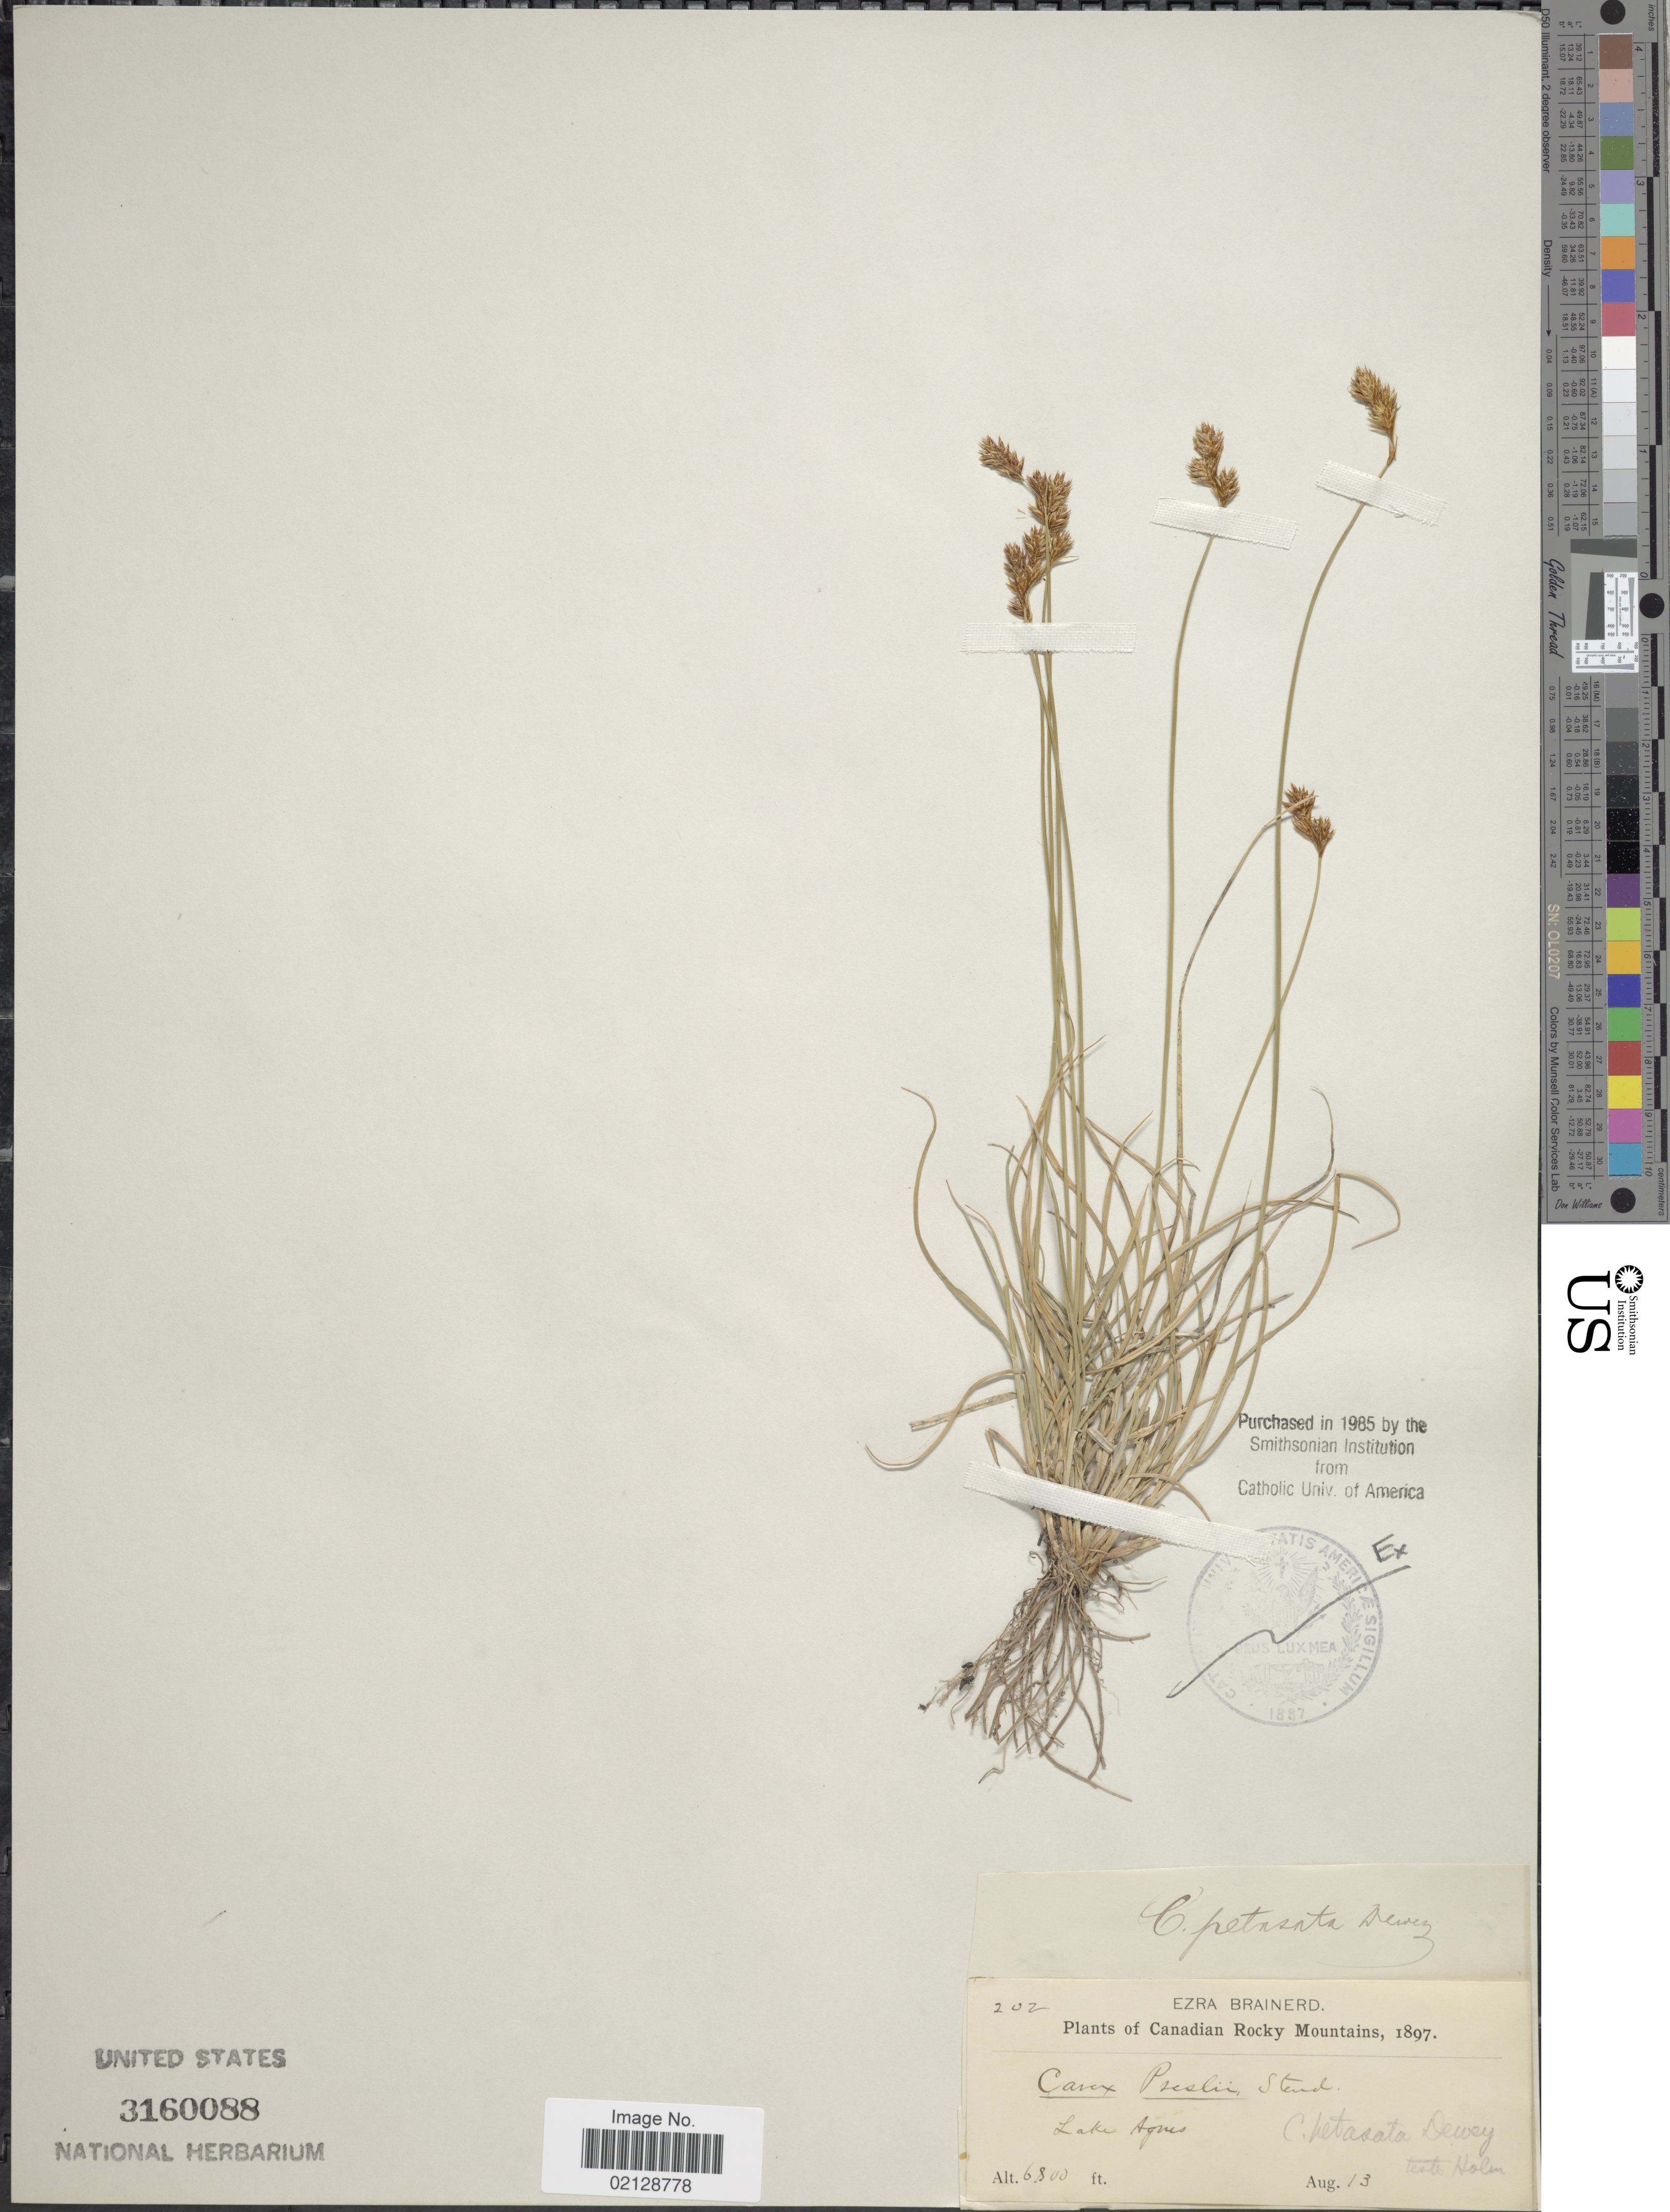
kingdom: Plantae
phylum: Tracheophyta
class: Liliopsida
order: Poales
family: Cyperaceae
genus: Carex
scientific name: Carex petasata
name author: Dewey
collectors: E. Brainerd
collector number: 202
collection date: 1897-08-13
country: Canada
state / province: Alberta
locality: Canadian Rocky Mountains, Lake Agnes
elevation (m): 2073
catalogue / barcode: US 3160088